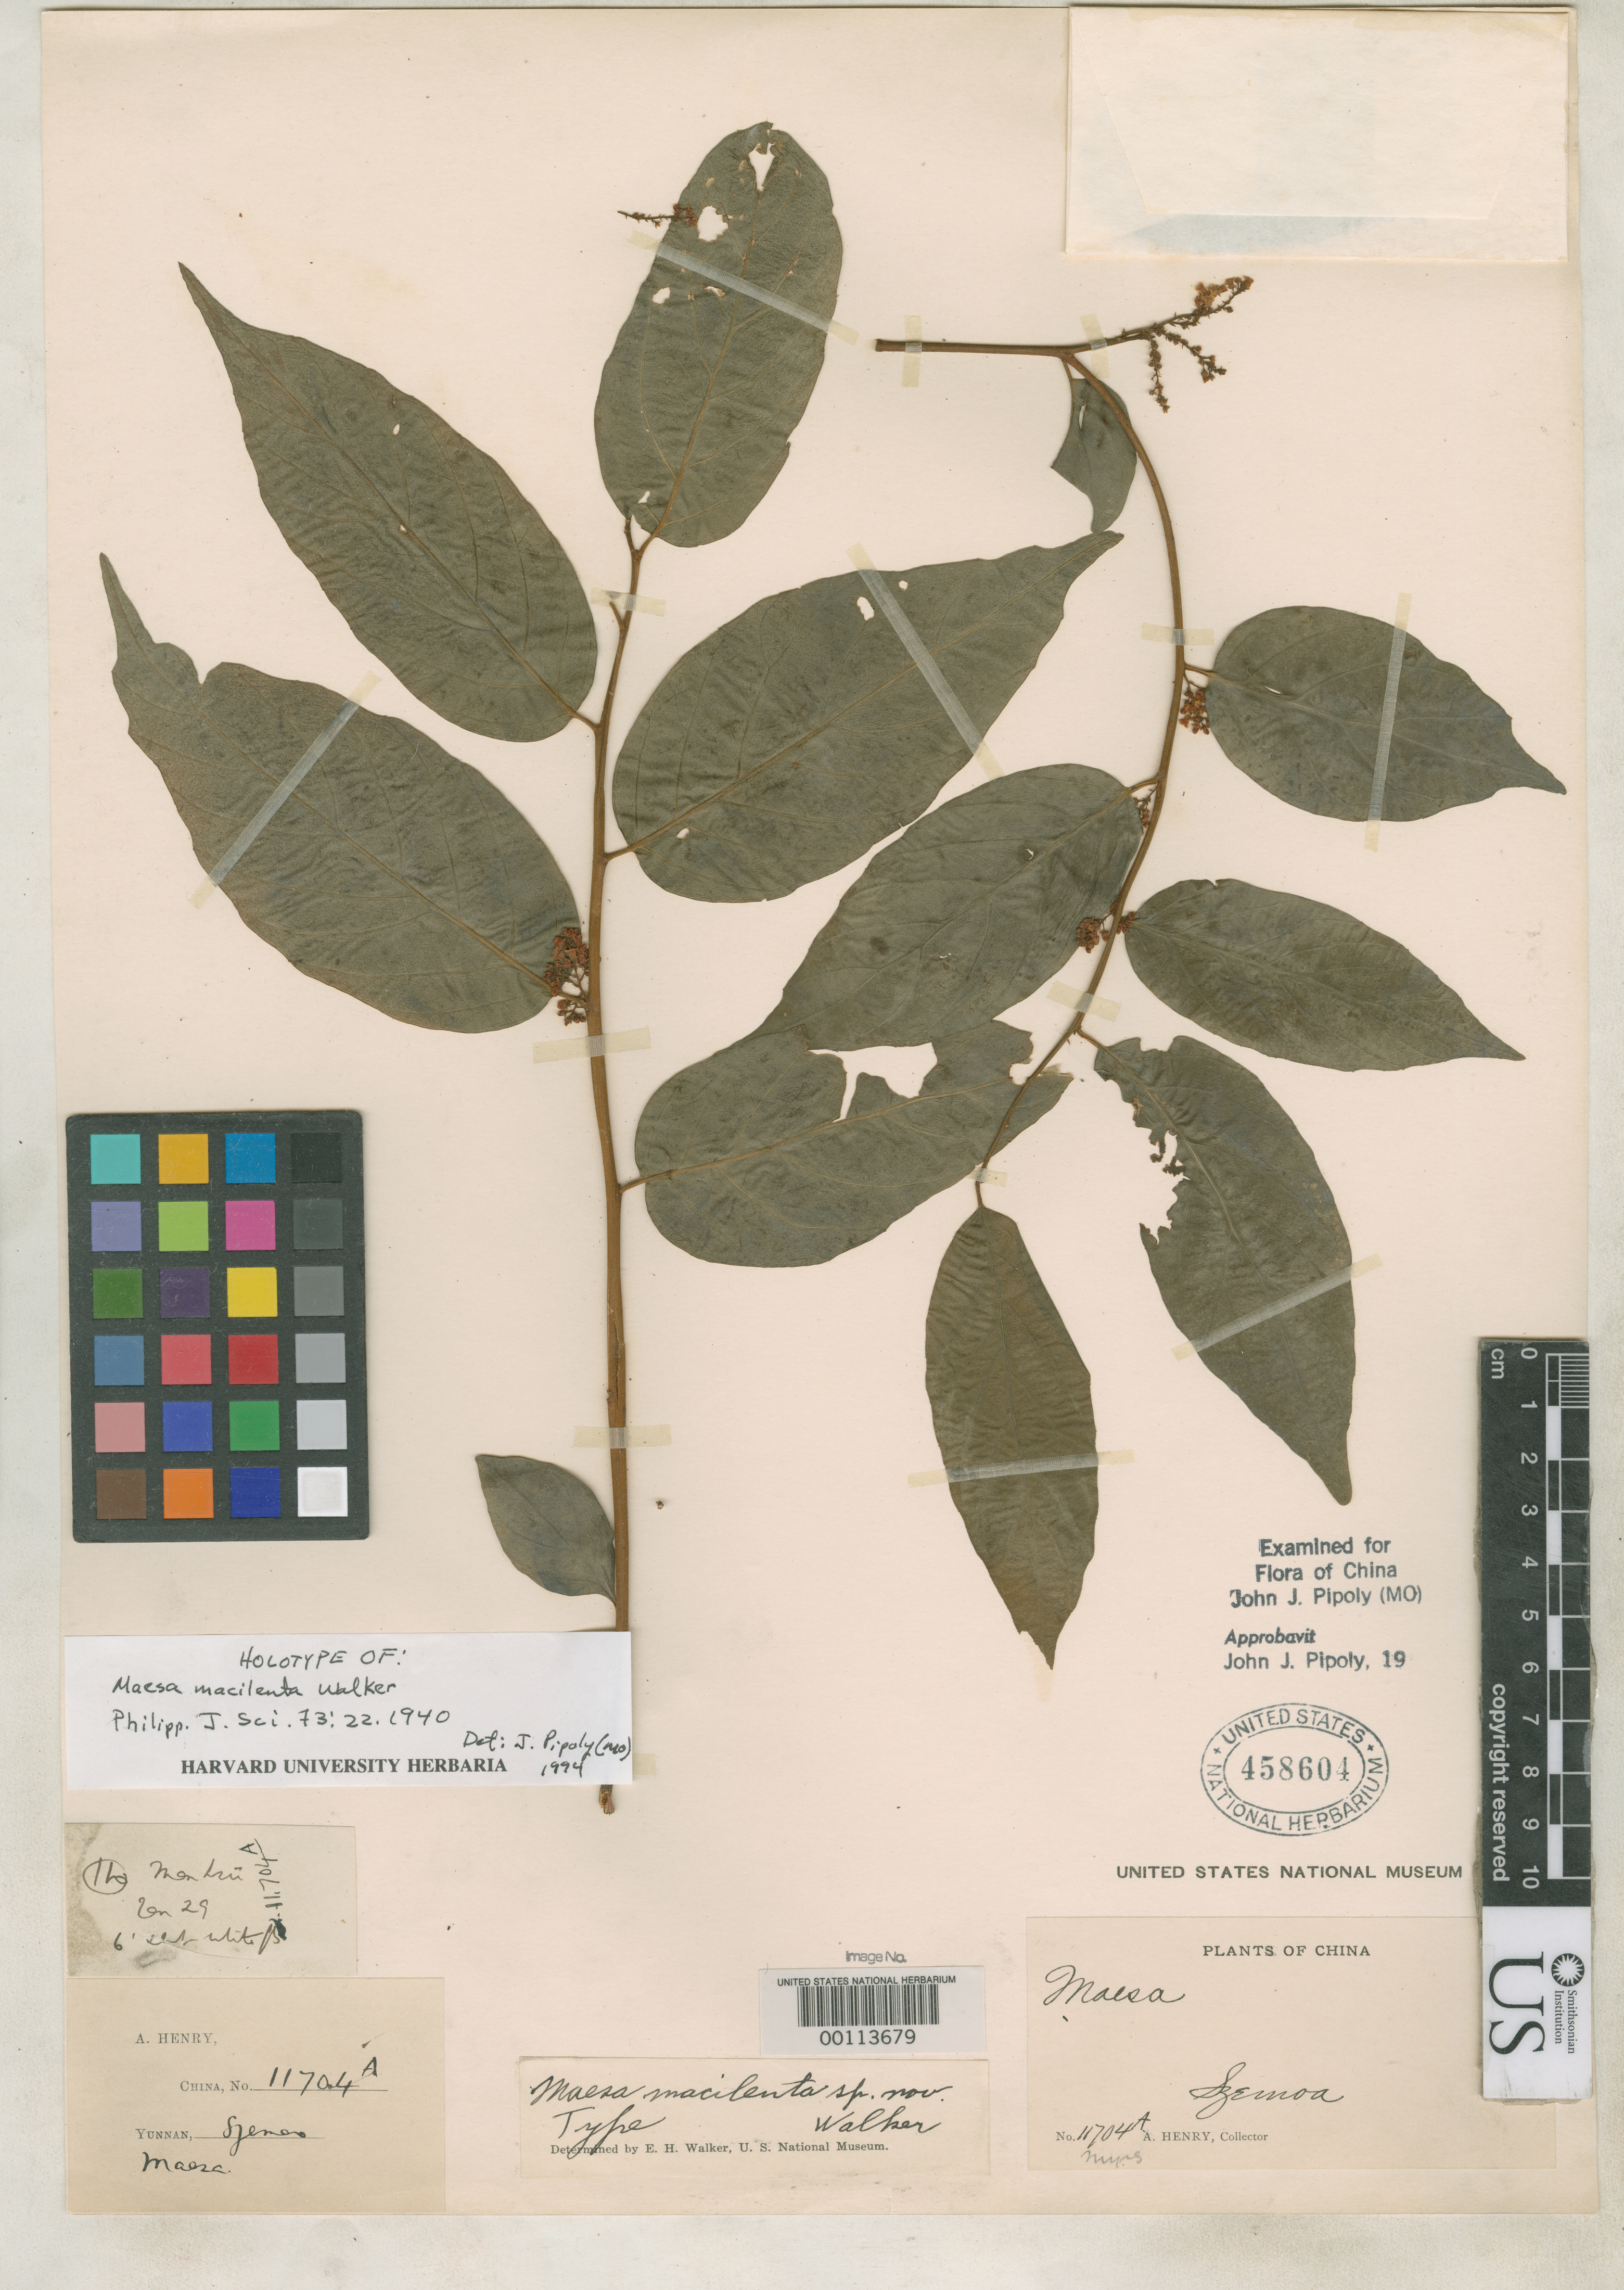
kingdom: Plantae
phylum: Tracheophyta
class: Magnoliopsida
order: Ericales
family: Primulaceae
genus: Maesa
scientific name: Maesa macilenta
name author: E. Walker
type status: Holotype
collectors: A. Henry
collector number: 11704 A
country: China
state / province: Yunnan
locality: Szemoa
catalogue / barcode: US 458604